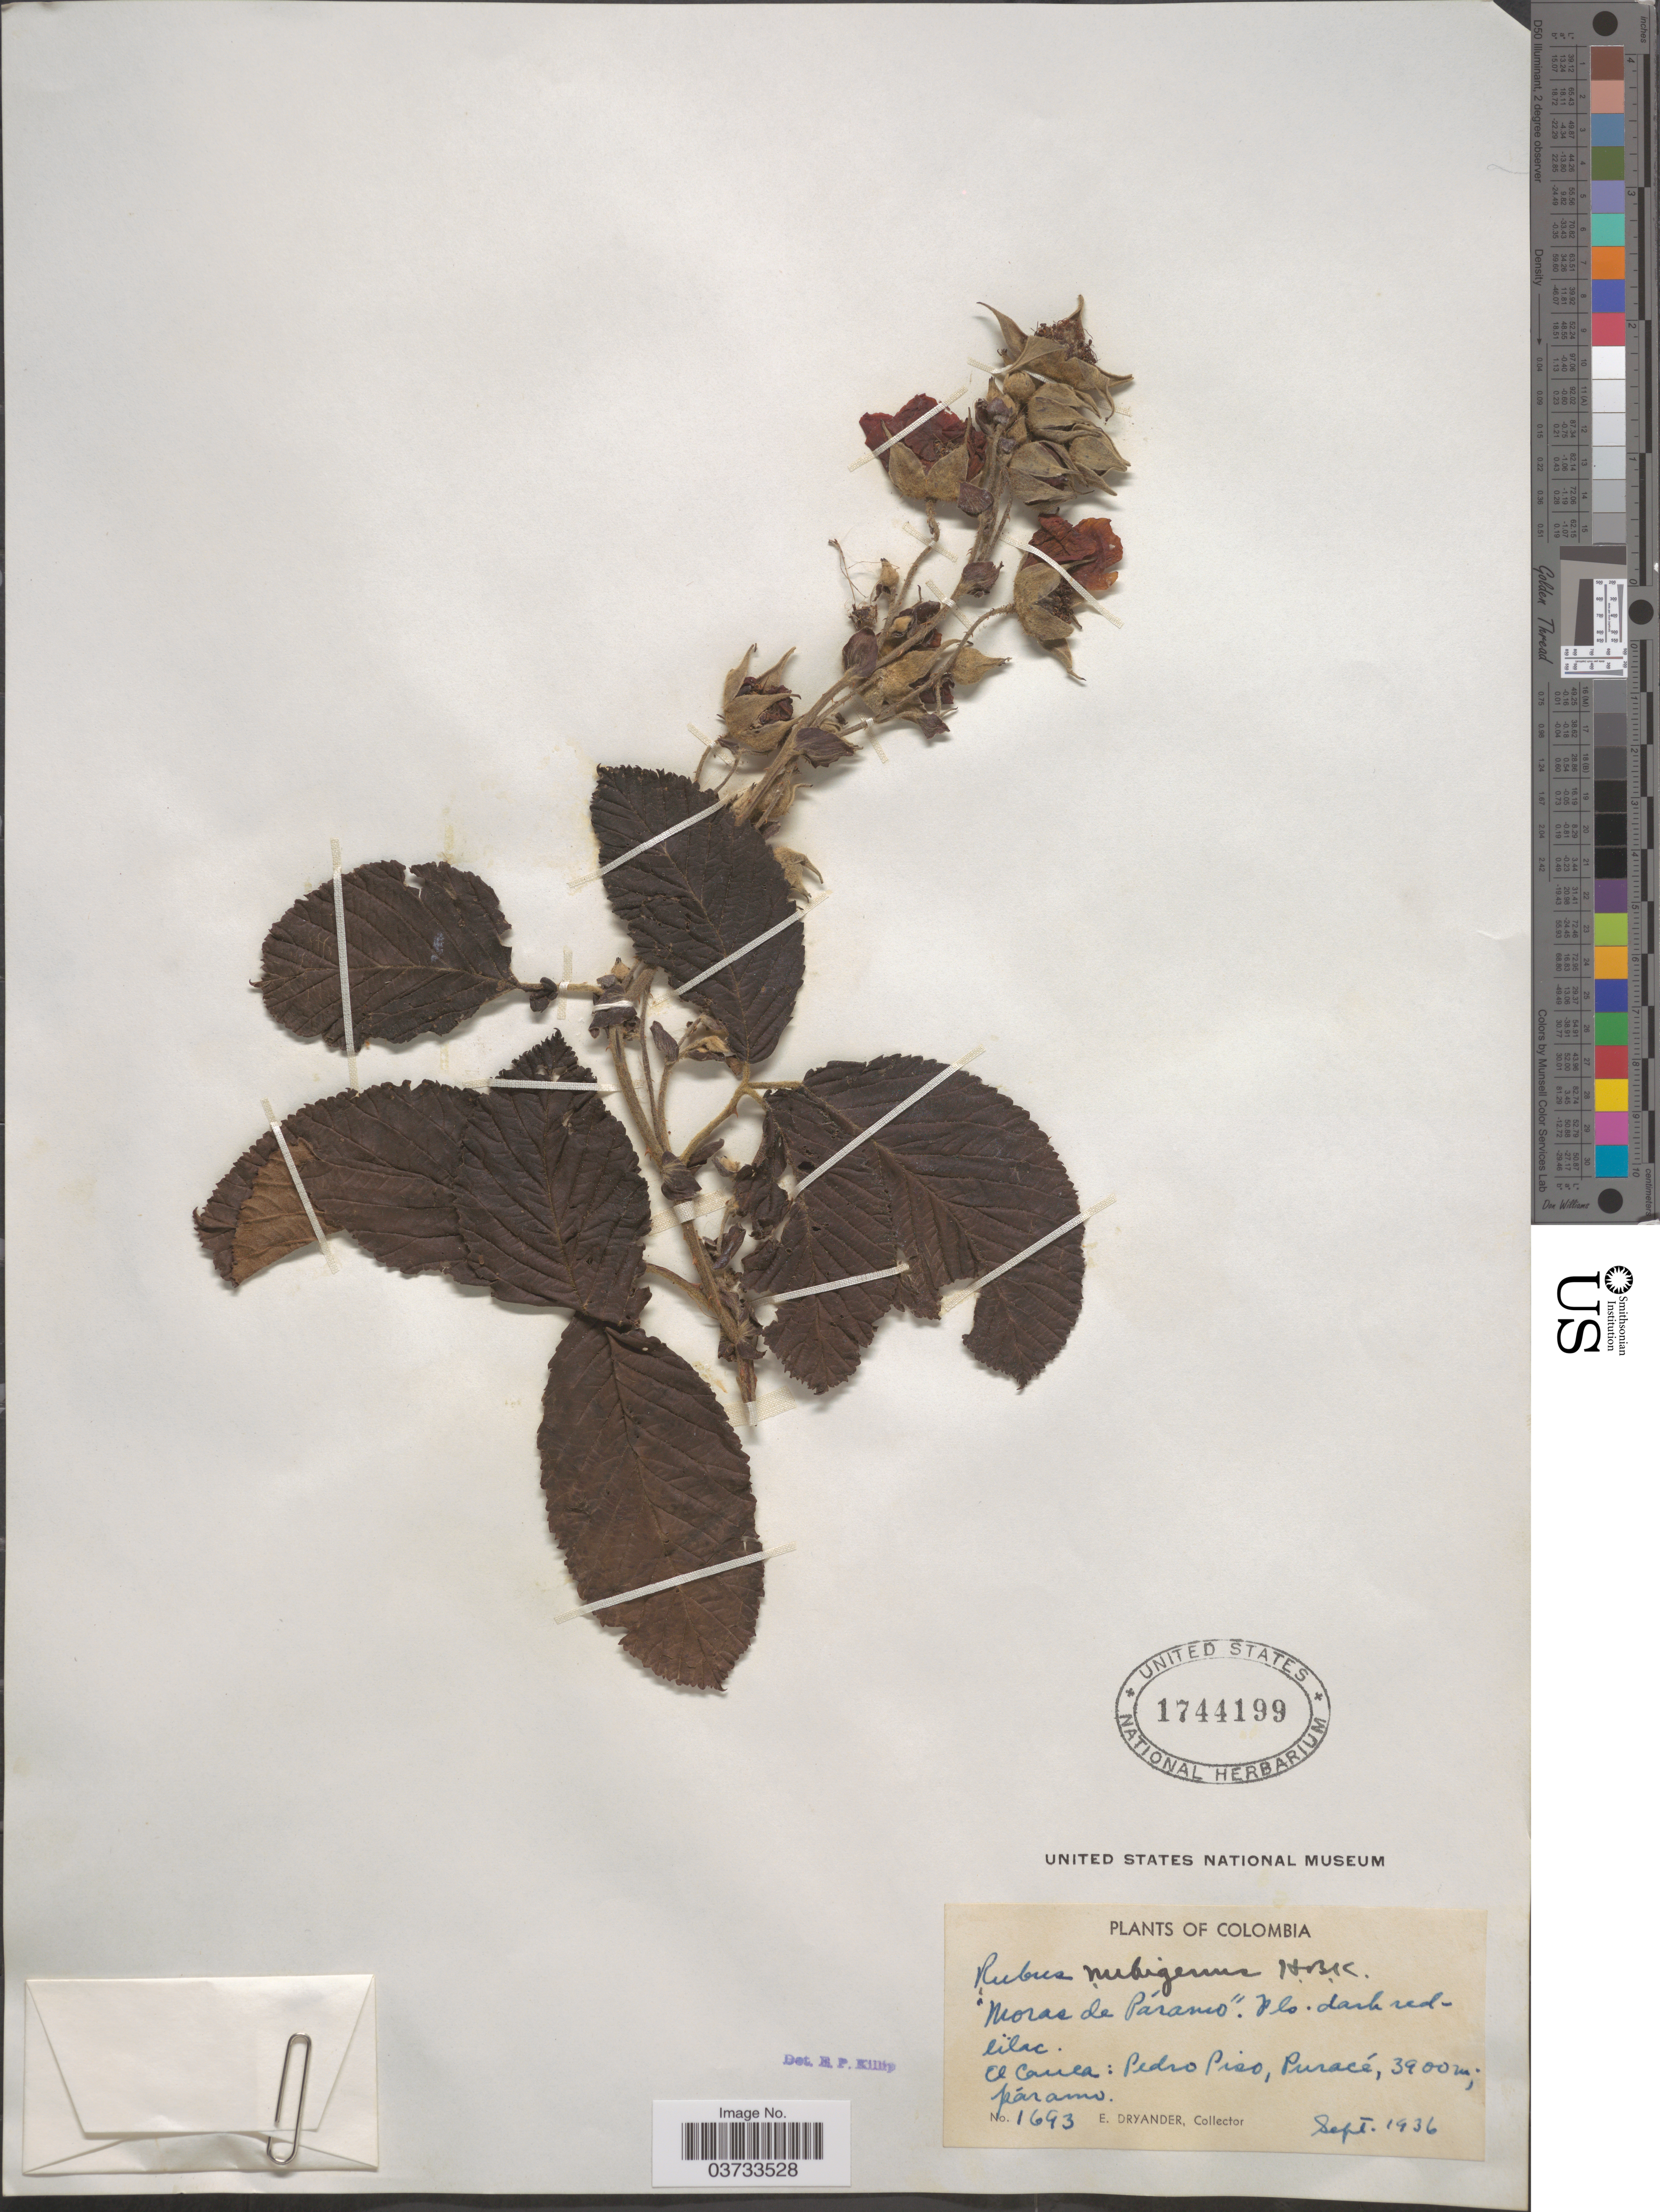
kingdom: Plantae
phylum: Tracheophyta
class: Magnoliopsida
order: Rosales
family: Rosaceae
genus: Rubus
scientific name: Rubus nubigenus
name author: Kunth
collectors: E. Dryander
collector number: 1693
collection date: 1936-09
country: Colombia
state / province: Cauca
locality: Moras de Páramo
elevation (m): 3900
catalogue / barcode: US 1744199